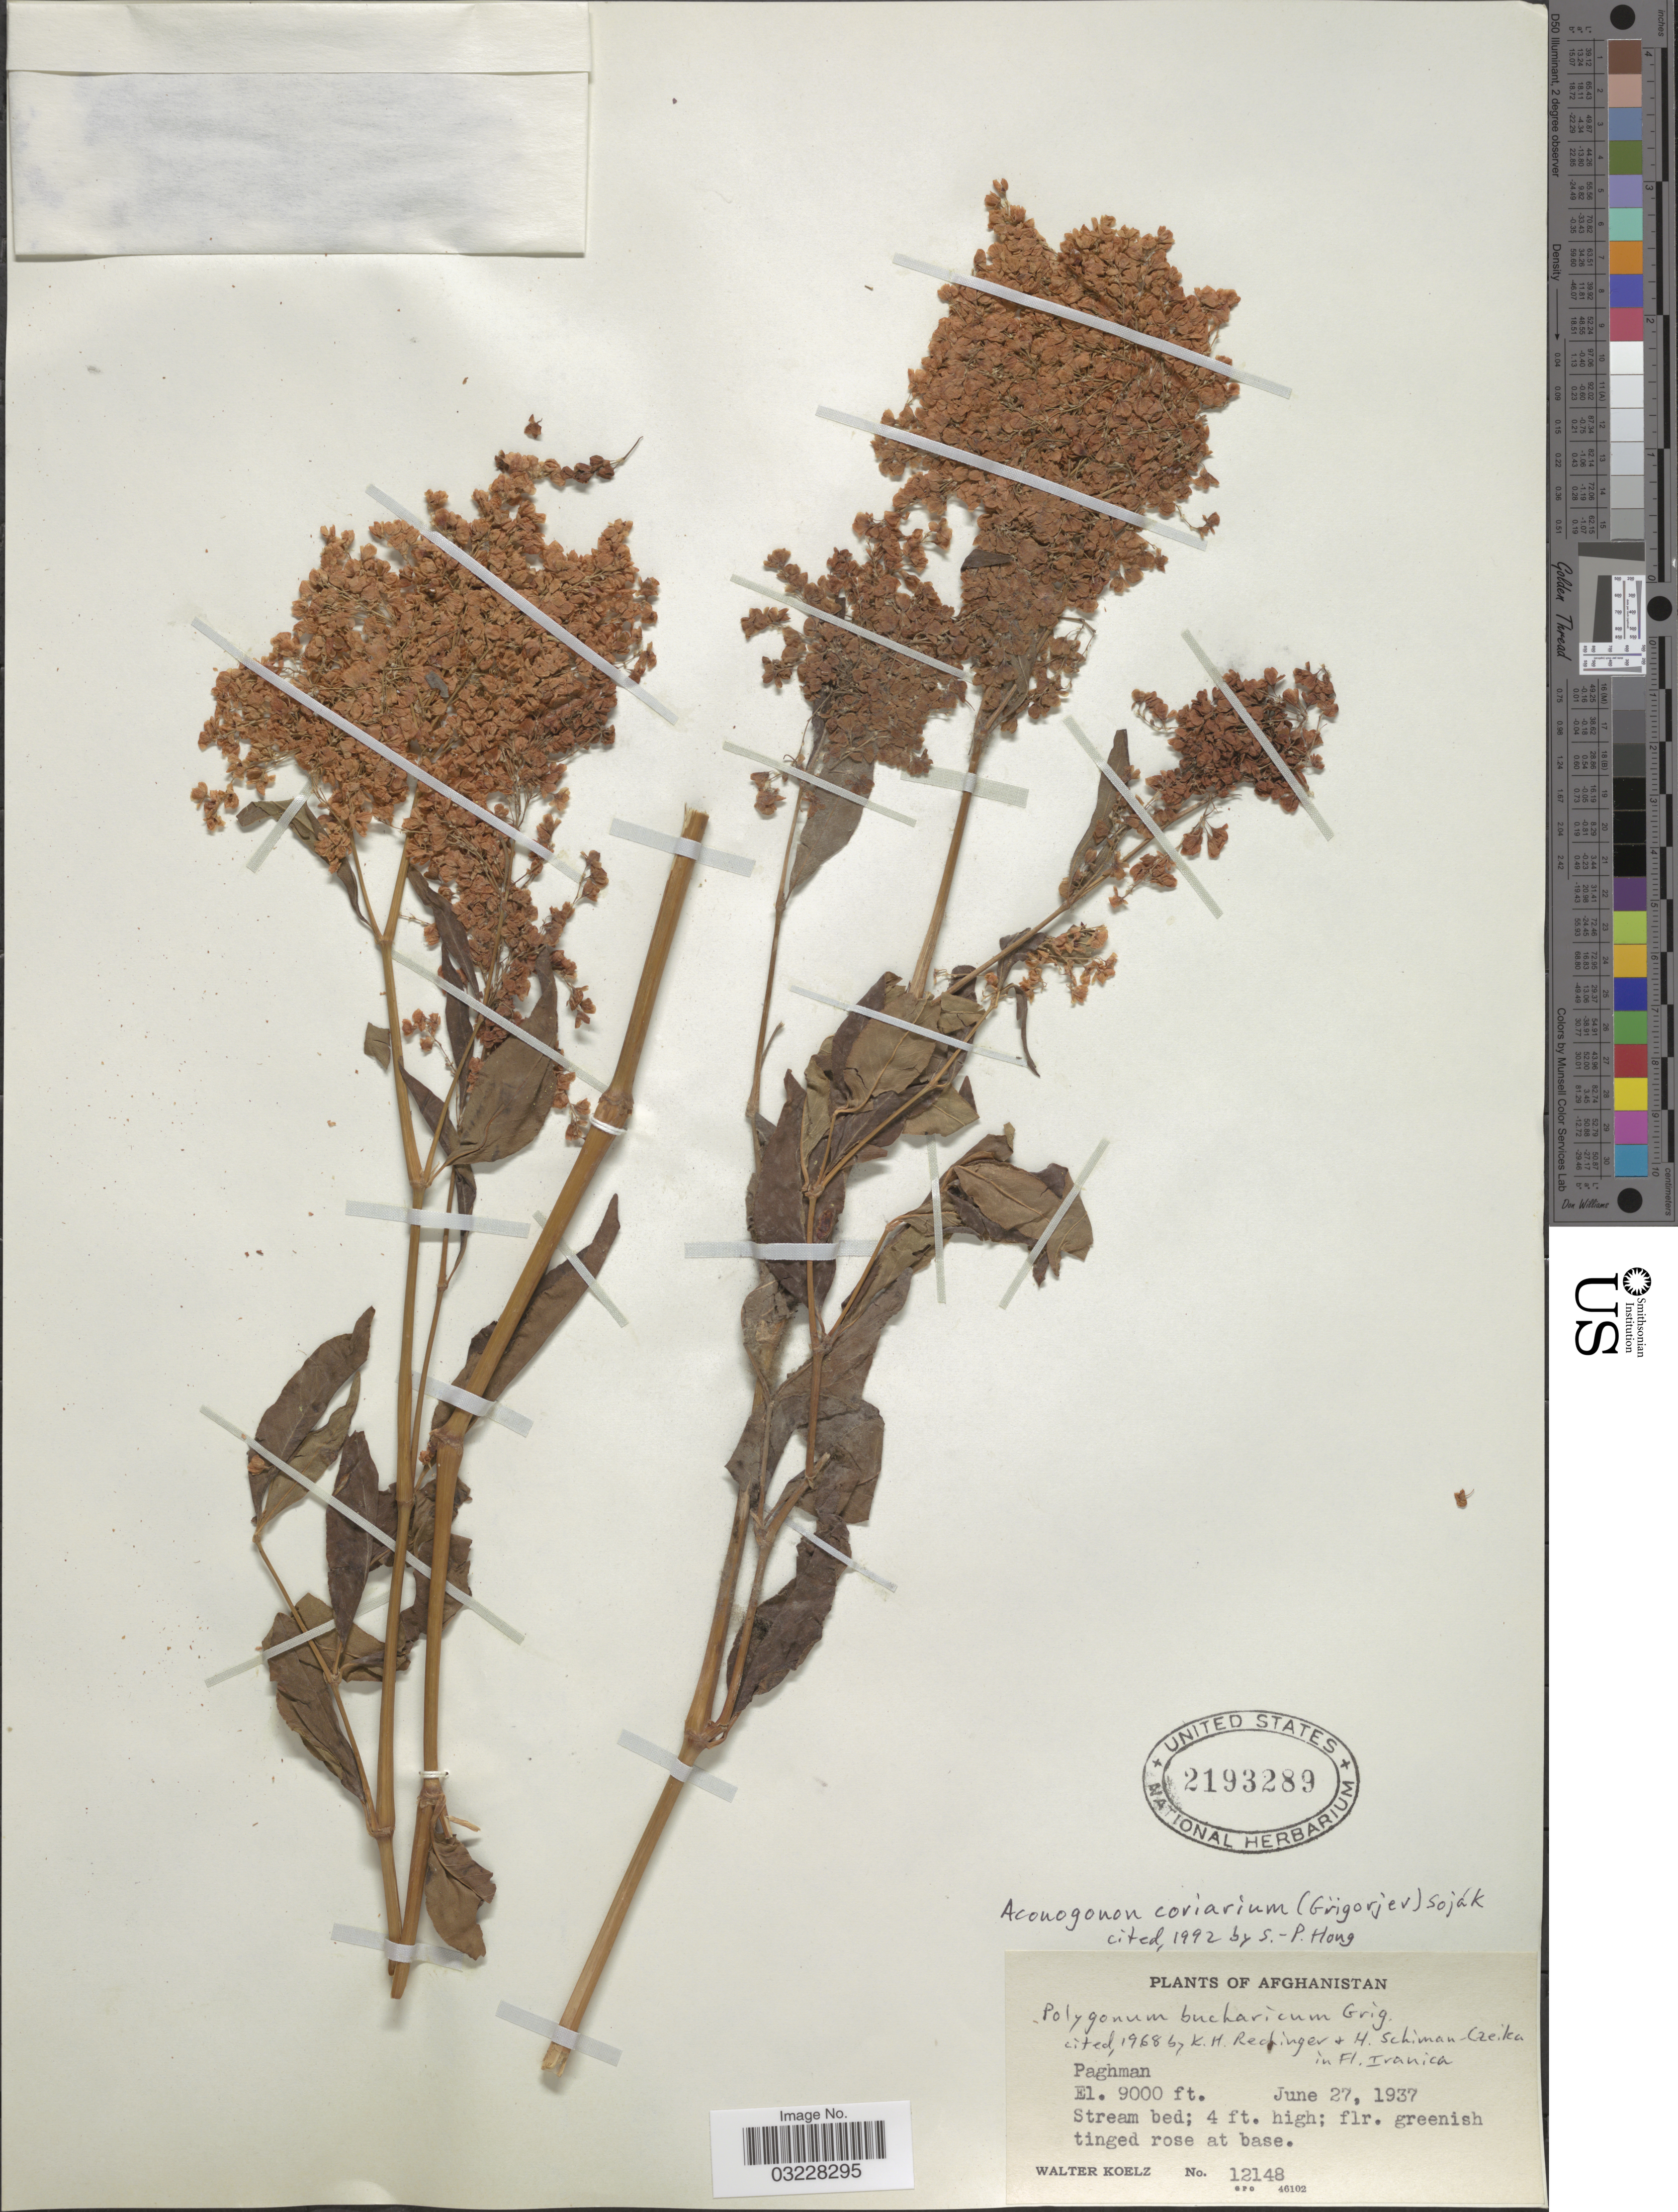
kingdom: Plantae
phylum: Tracheophyta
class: Magnoliopsida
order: Caryophyllales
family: Polygonaceae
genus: Koenigia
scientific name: Koenigia coriaria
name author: (Grig.) T.M. Schust. & Reveal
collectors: W. N. Koelz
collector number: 12148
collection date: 1937-06-27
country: Afghanistan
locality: Paghman.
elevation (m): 2743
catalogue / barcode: US 2193289